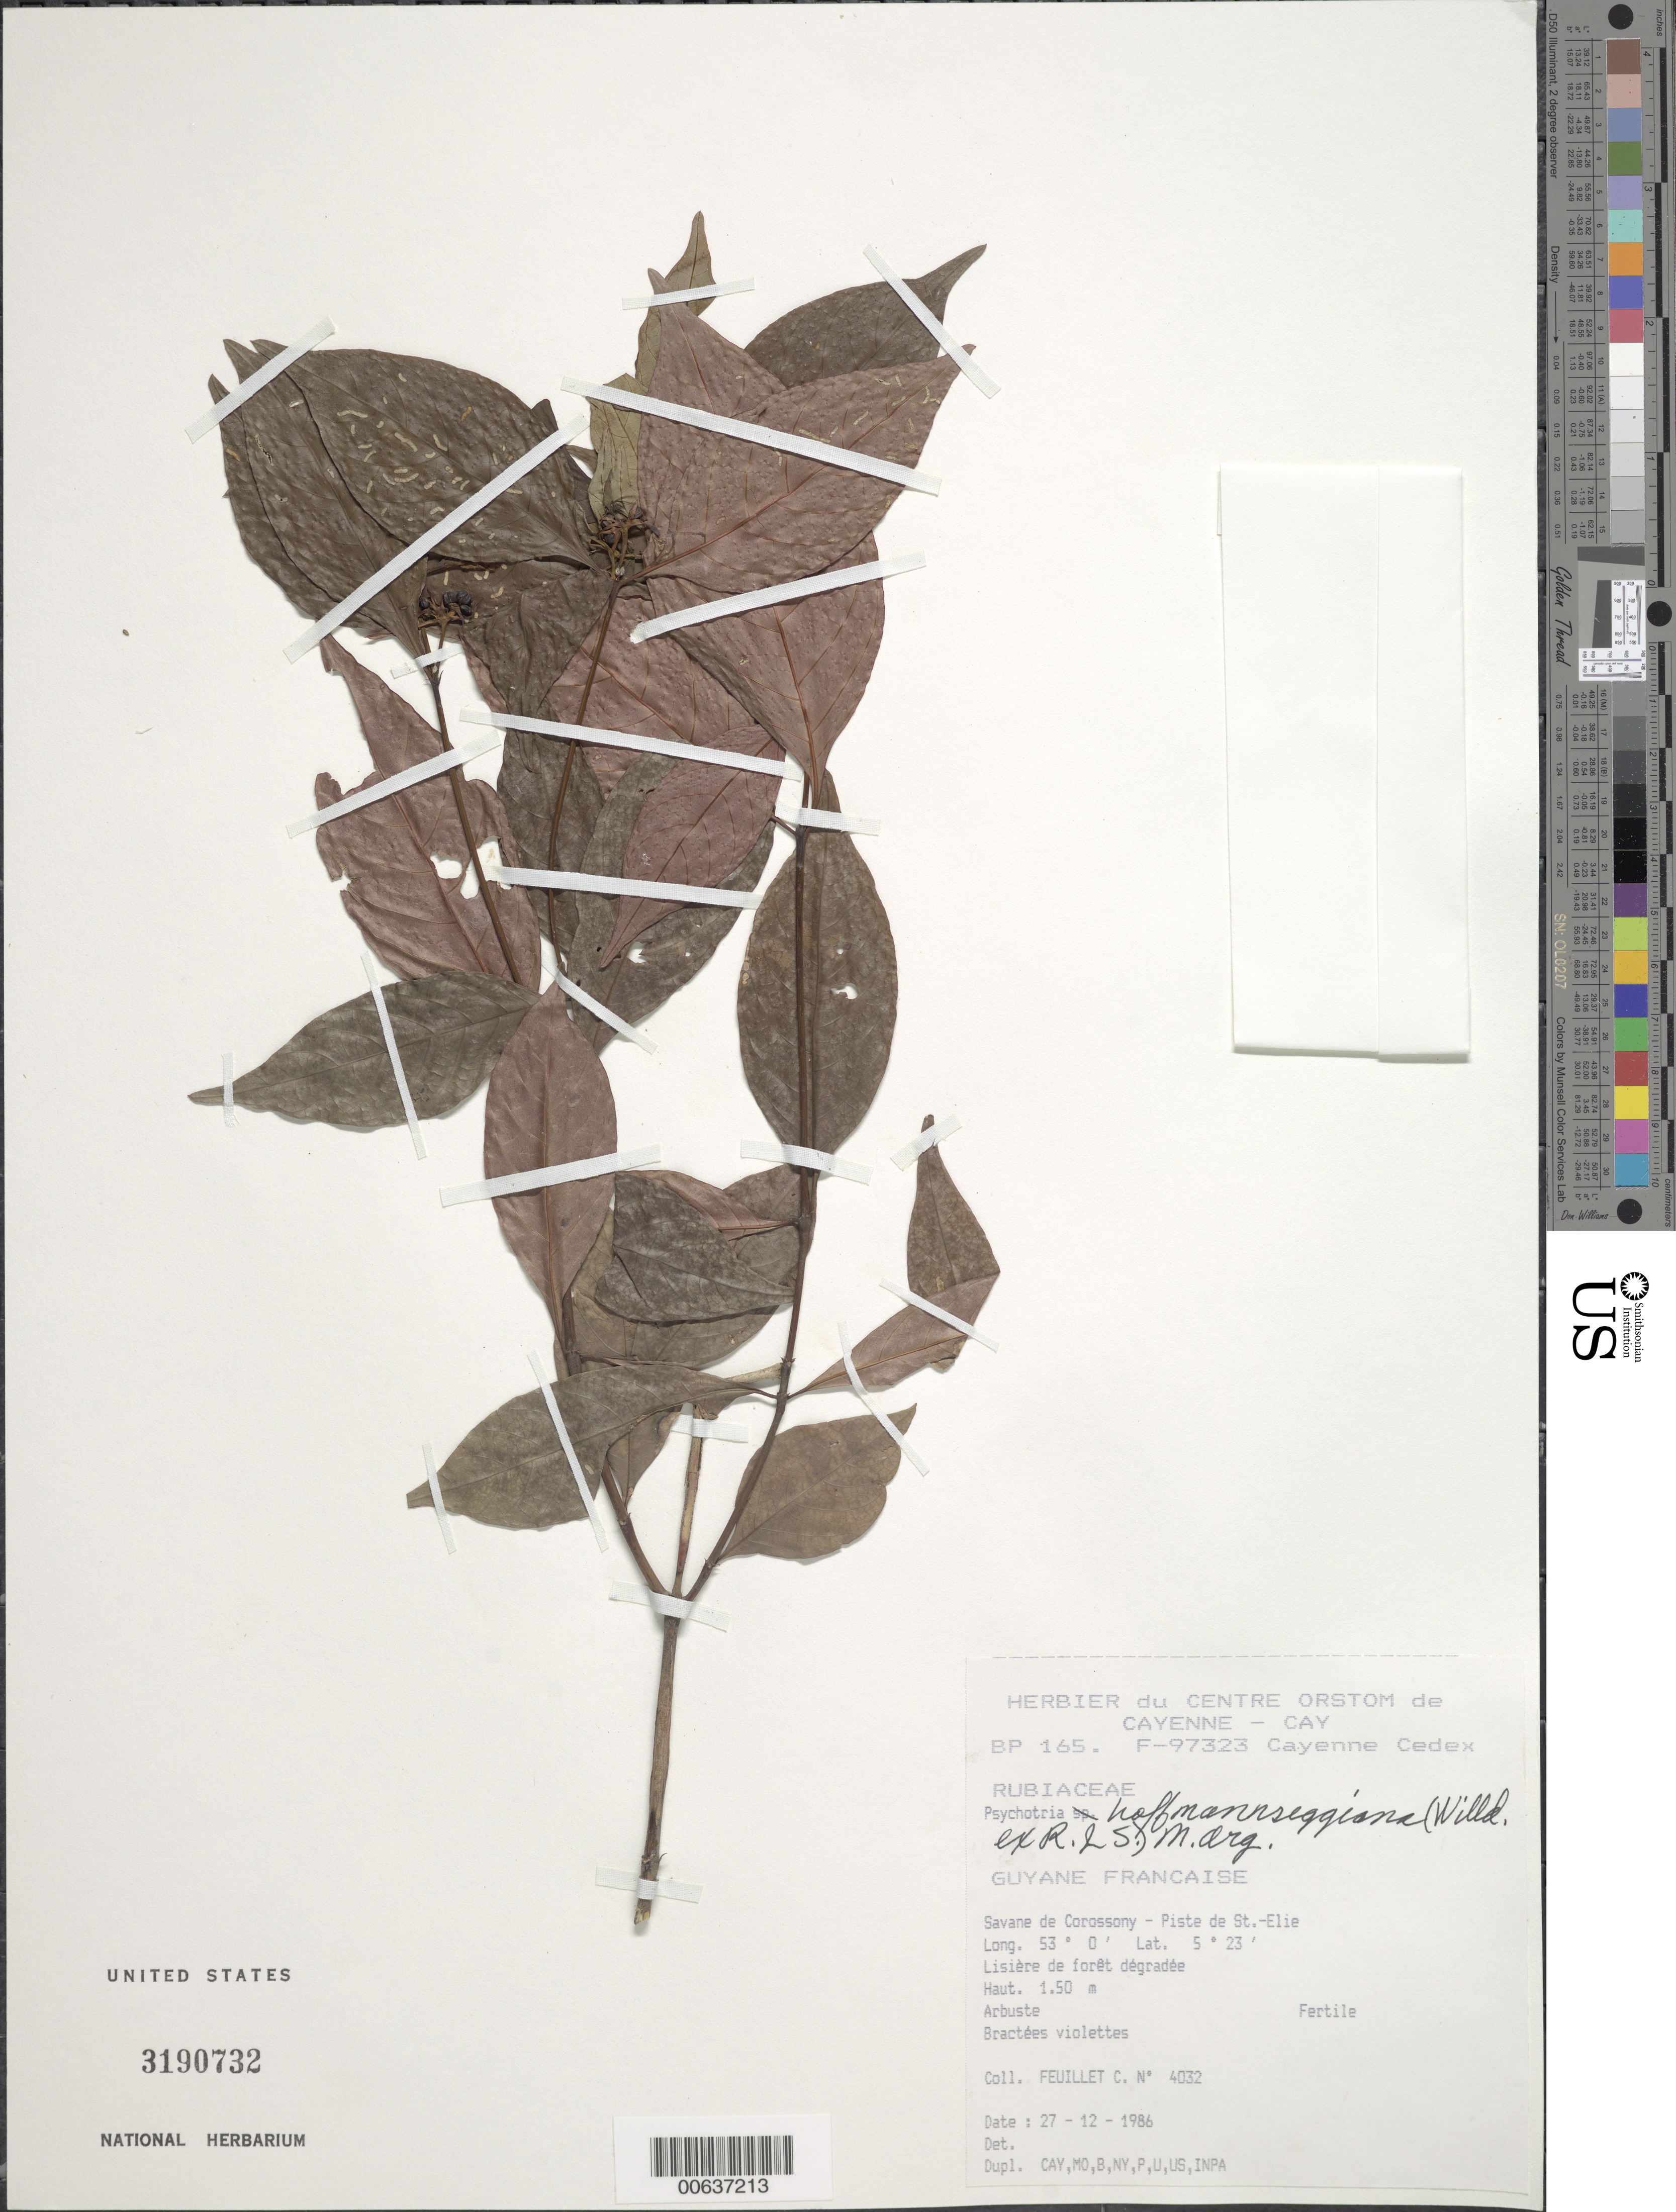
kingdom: Plantae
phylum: Tracheophyta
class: Magnoliopsida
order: Gentianales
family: Rubiaceae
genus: Palicourea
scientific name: Palicourea hoffmannseggiana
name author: (Roem. & Schult.) Borhidi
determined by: Kirkbride, J. H., Jr.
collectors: C. Feuillet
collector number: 4032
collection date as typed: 27-Dec-86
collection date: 1986-12-27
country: French Guiana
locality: Savane de Corossony, Piste de Saint-Élie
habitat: Lisiere de foret degradee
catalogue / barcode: US 3190732